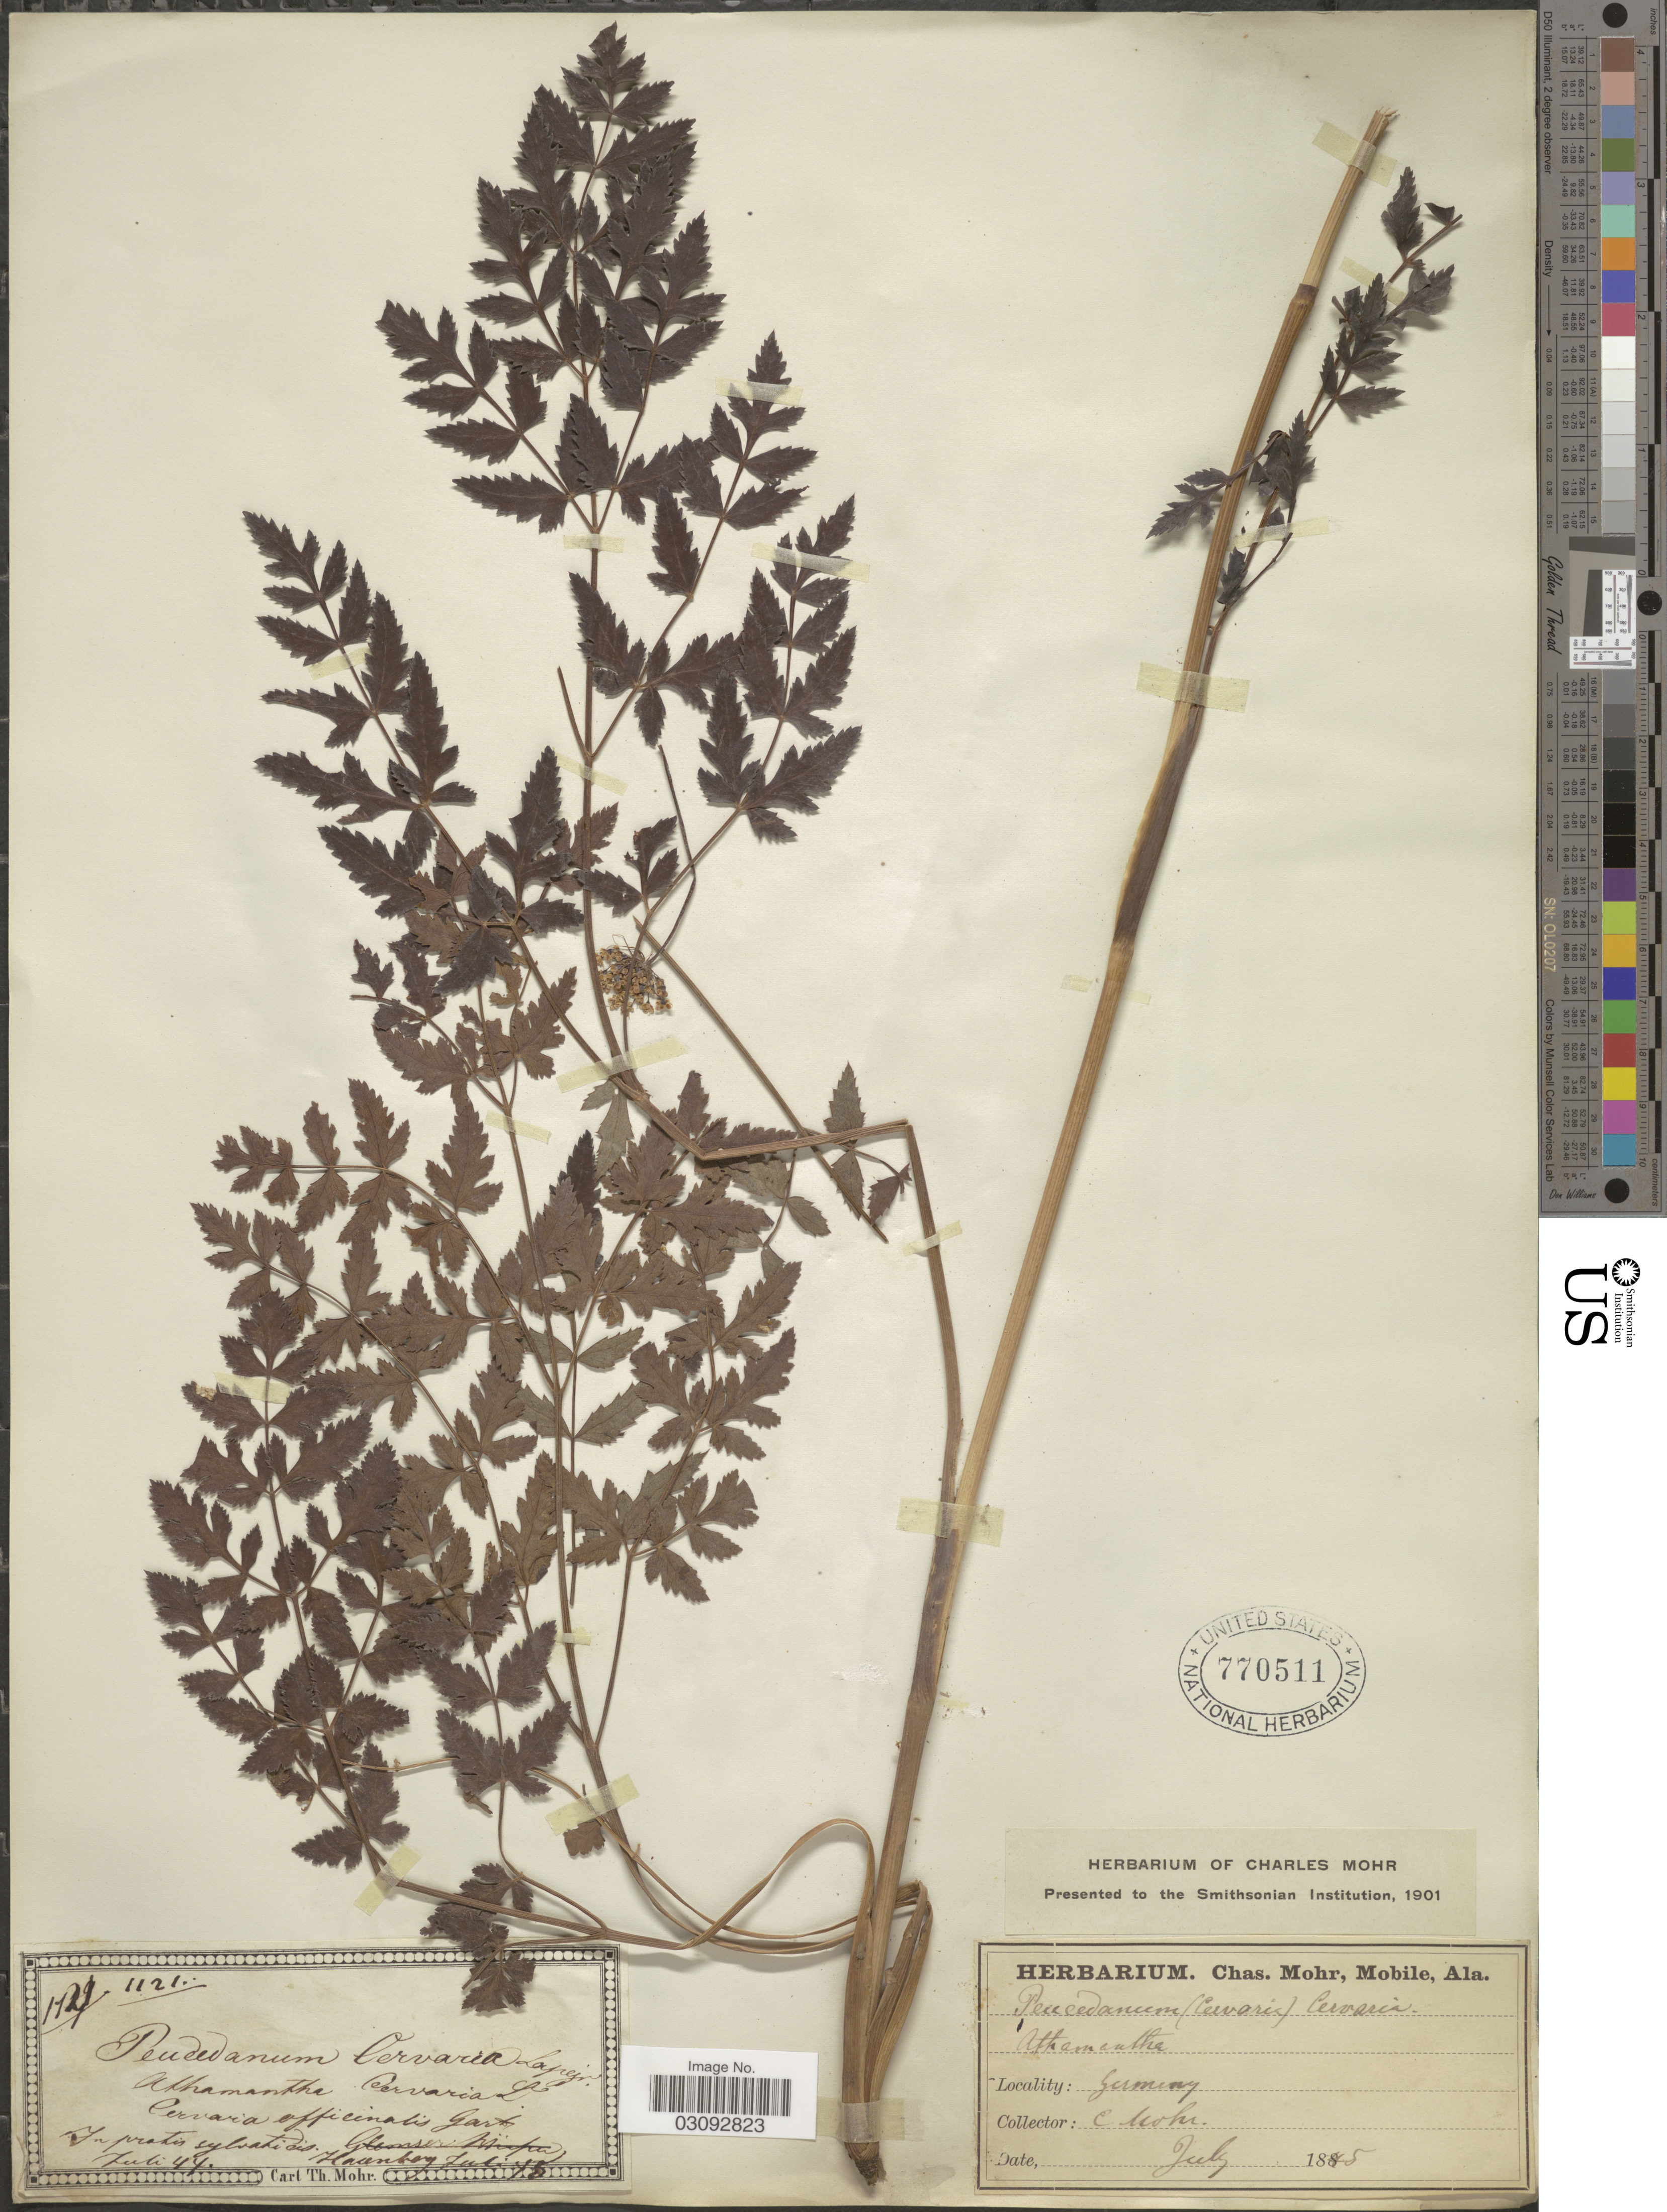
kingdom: Plantae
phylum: Tracheophyta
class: Magnoliopsida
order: Apiales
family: Apiaceae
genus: Peucedanum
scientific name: Peucedanum cervaria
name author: (L.) Cusson ex Lapeyr.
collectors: C. T. Mohr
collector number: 1121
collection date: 1845-07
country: Germany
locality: Havenberg [interpreted].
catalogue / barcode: US 770511